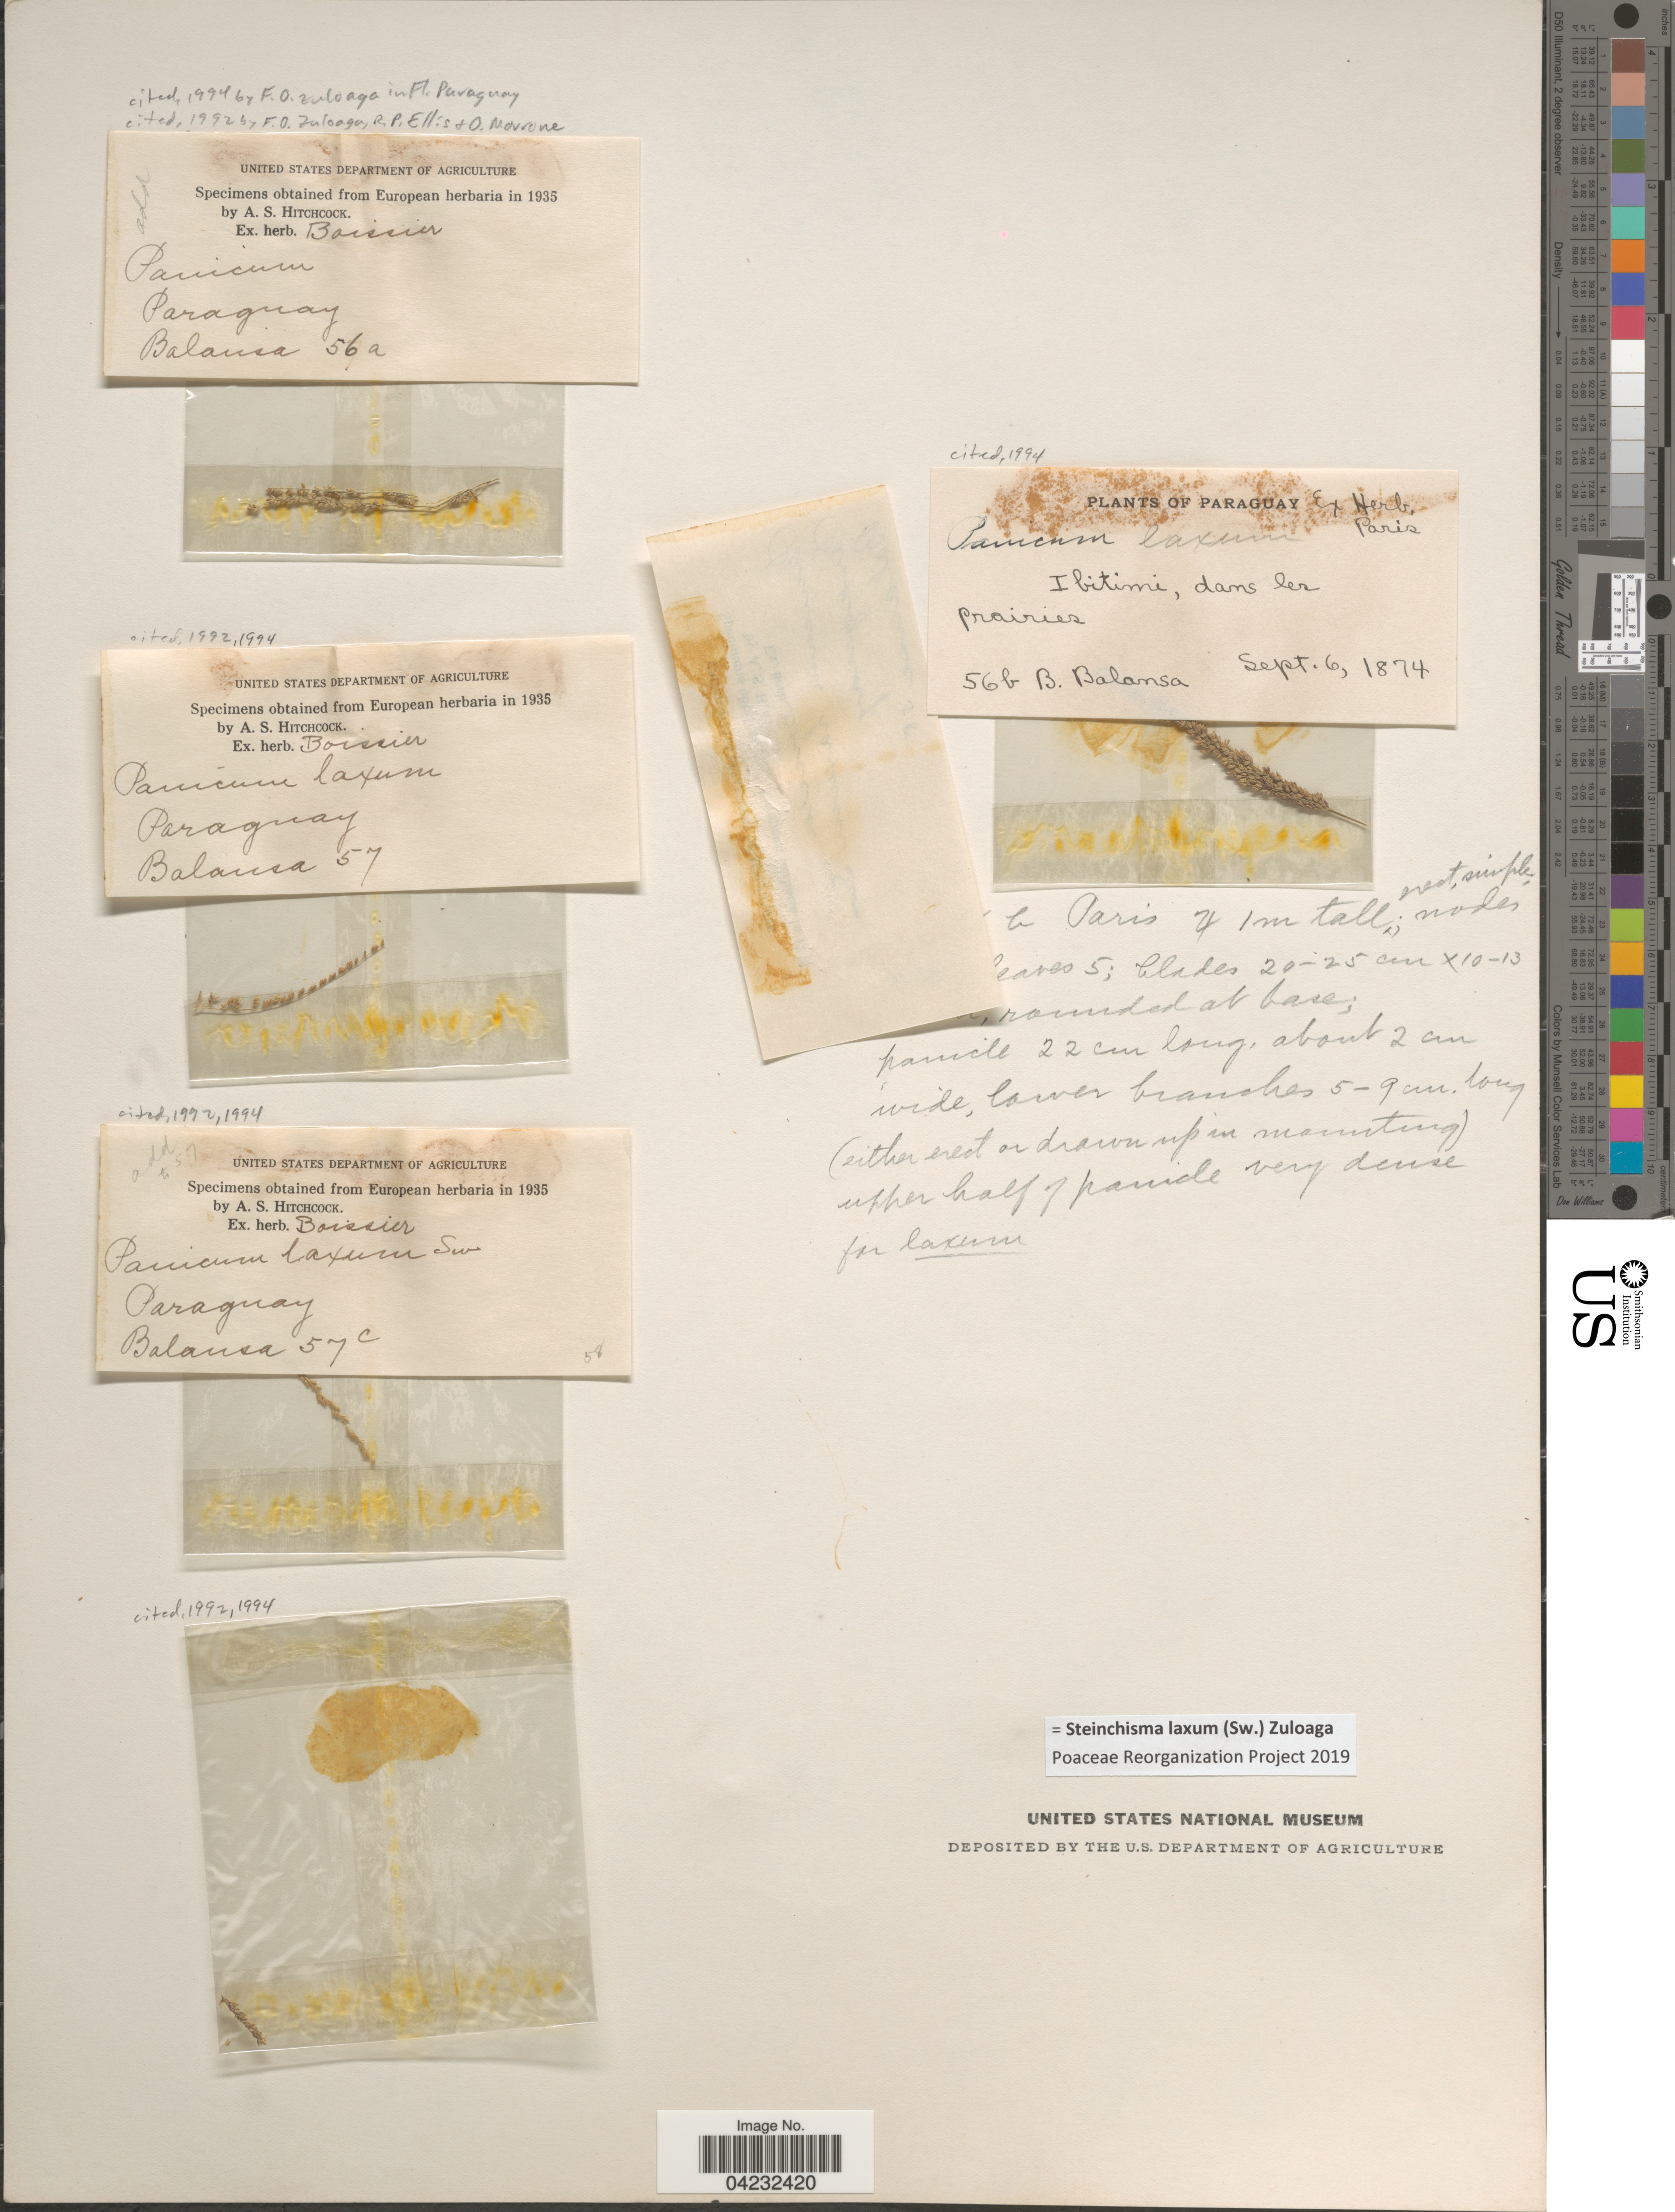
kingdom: Plantae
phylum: Tracheophyta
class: Liliopsida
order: Poales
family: Poaceae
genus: Steinchisma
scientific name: Steinchisma laxum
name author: (Sw.) Zuloaga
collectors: -. Balansa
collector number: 56a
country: Paraguay